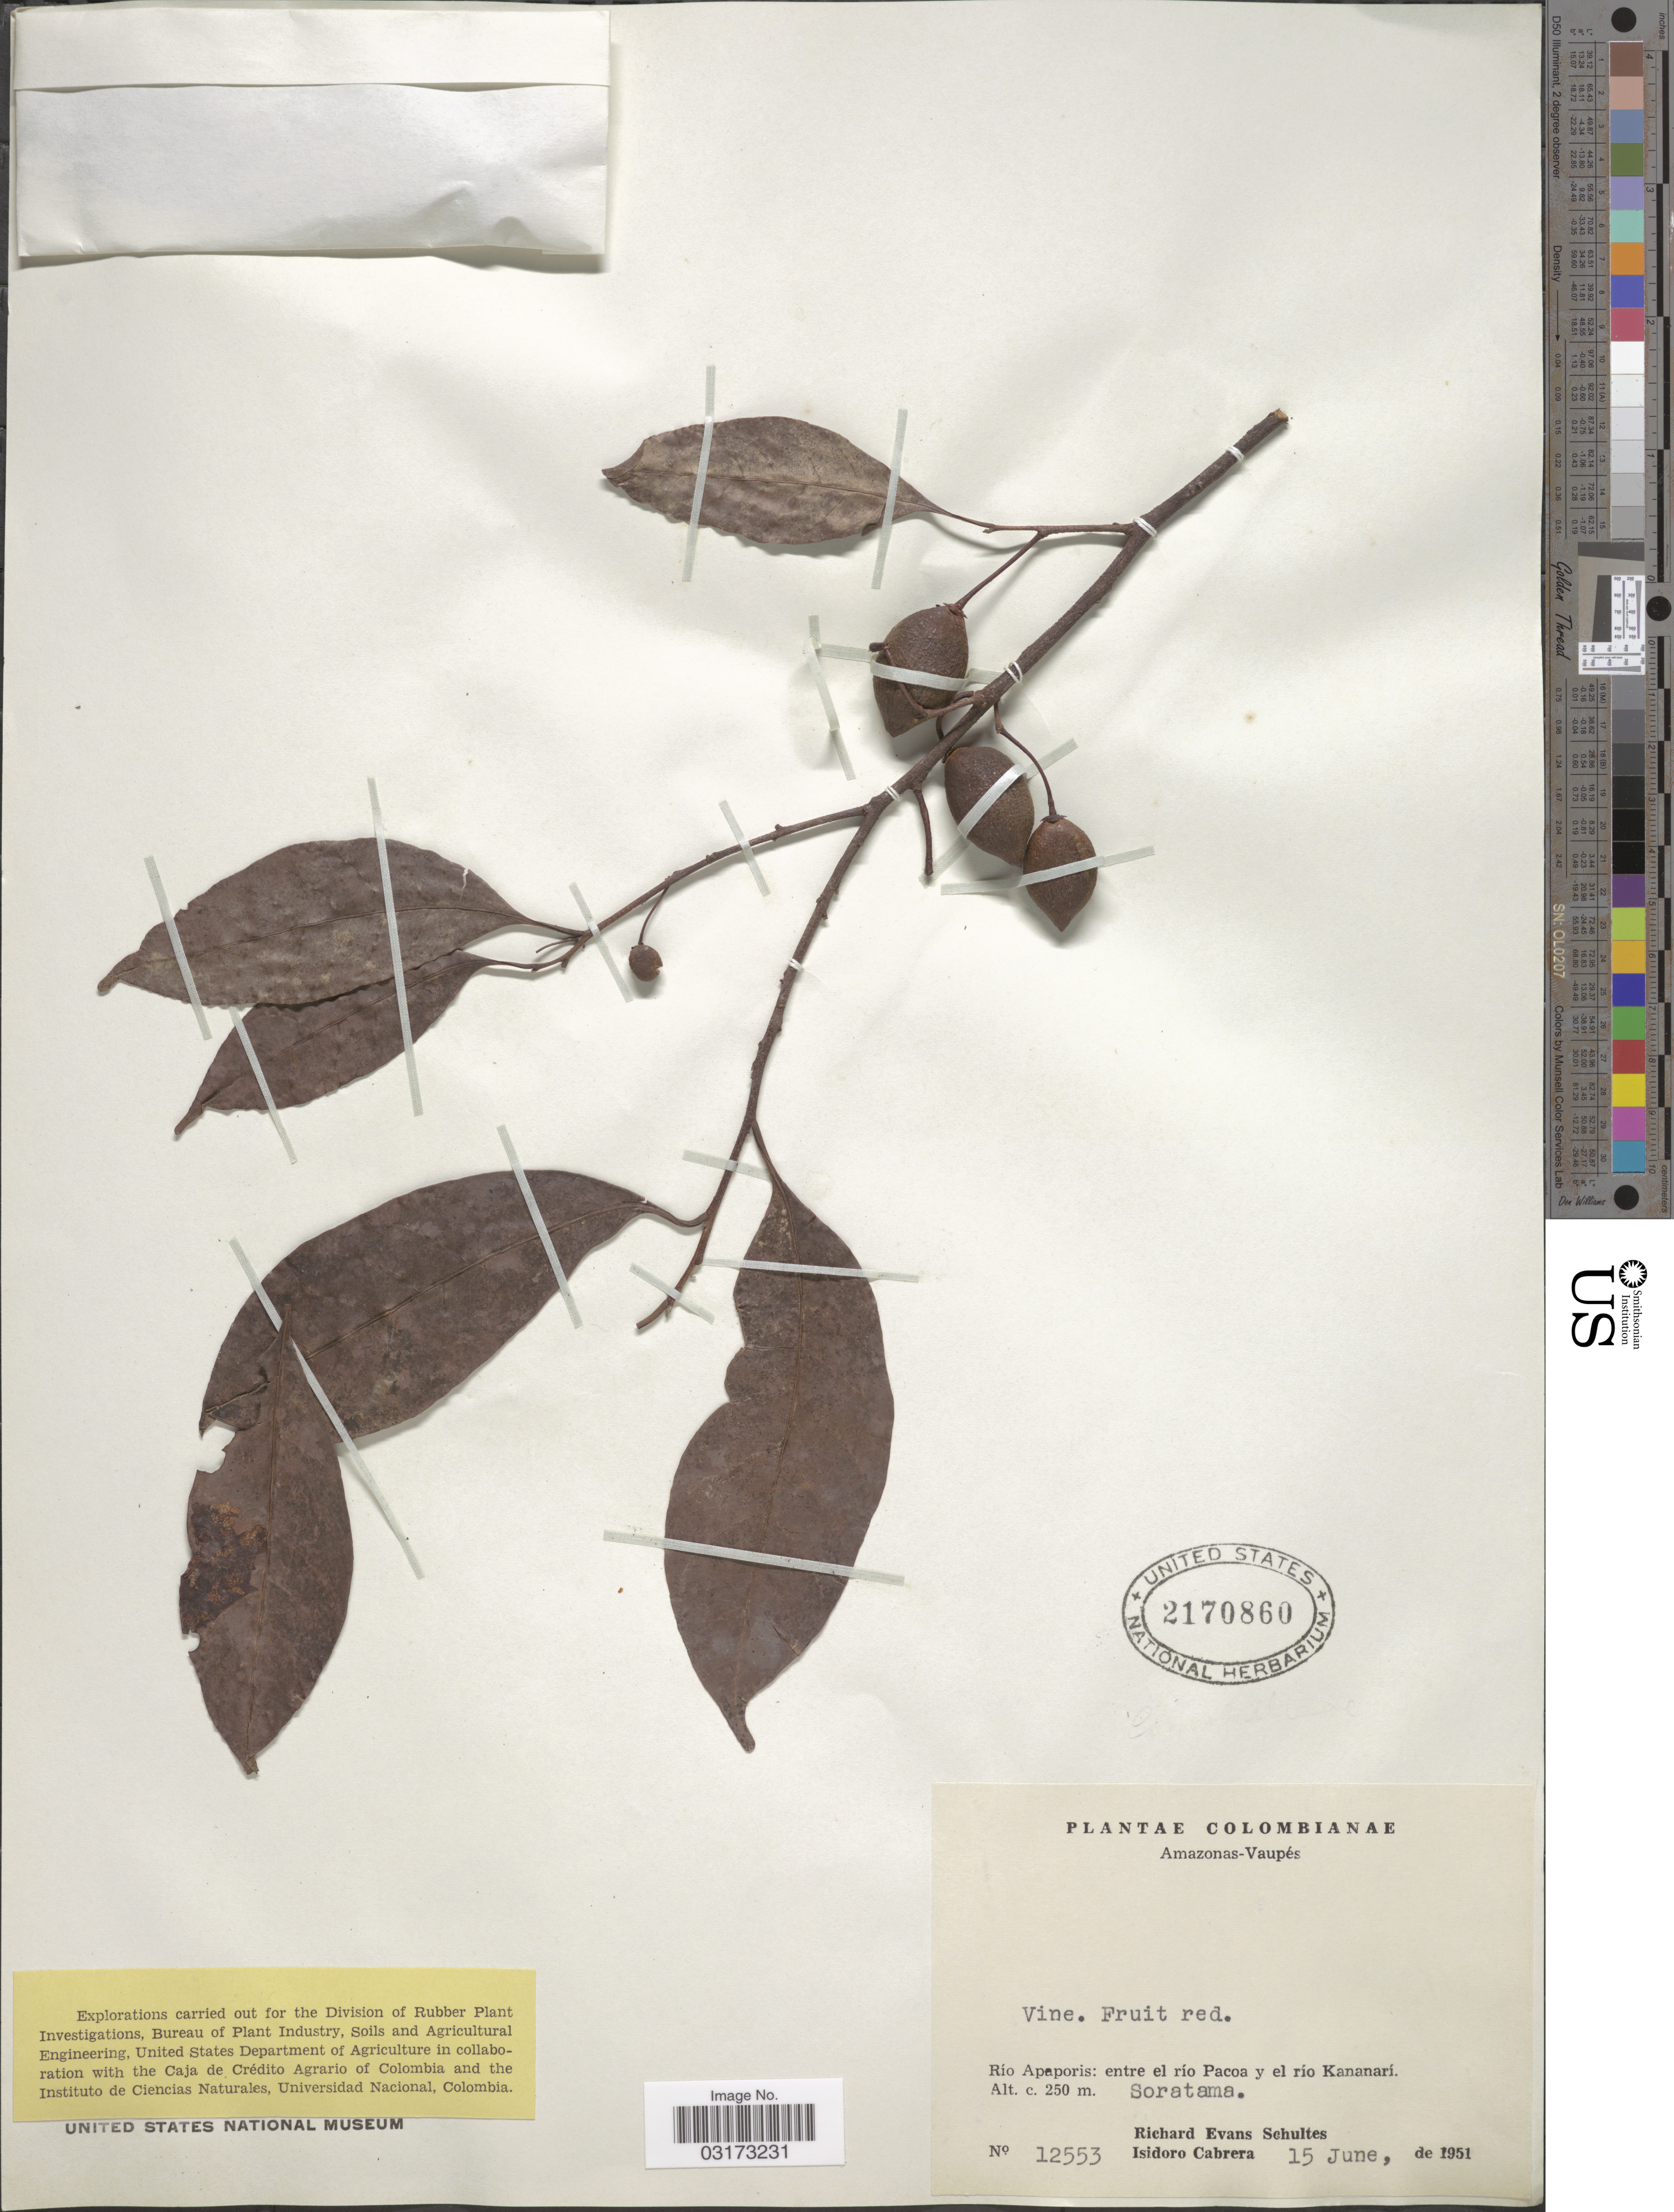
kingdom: Plantae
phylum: Tracheophyta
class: Magnoliopsida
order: Solanales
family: Convolvulaceae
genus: Dicranostyles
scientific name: Dicranostyles sp.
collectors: R. E. Schultes & I. Cabrera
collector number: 12553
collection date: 1951-06-15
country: Colombia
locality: Amazonas-Vaupés. Río Apaporis: entre el río Pacoa y el río Kananari. Soratama.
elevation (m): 250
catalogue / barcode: US 2170860